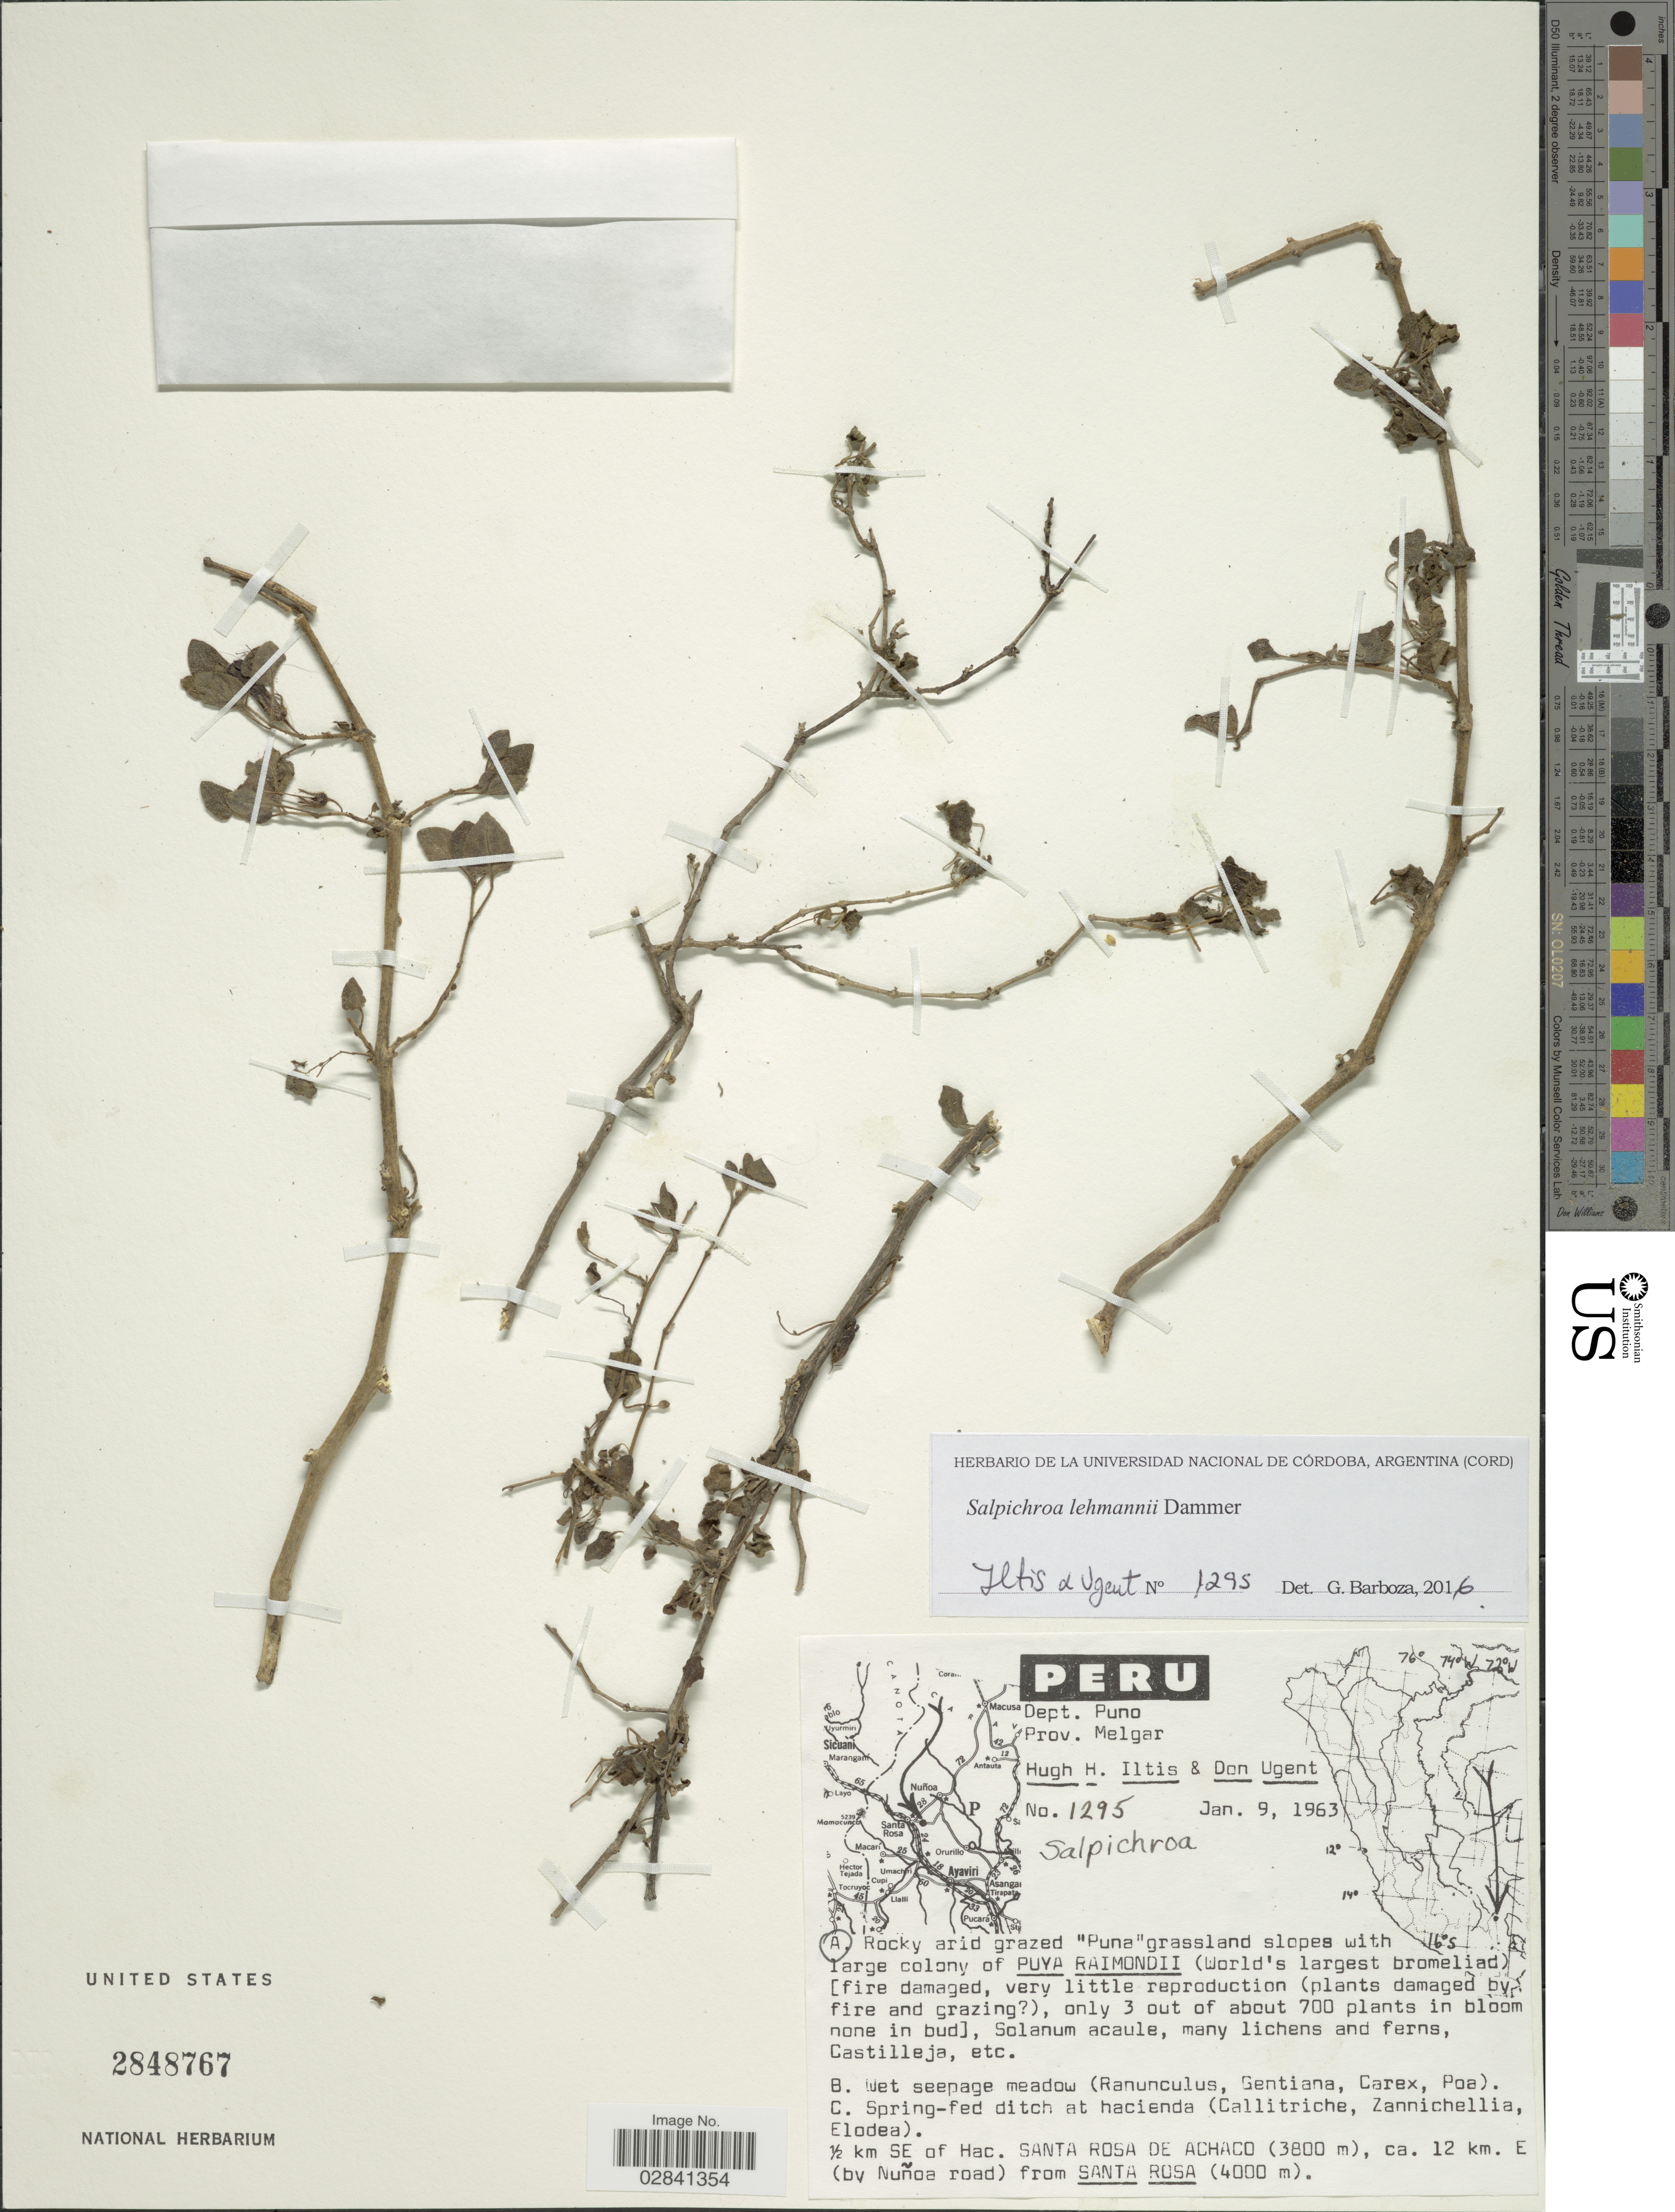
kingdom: Plantae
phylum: Tracheophyta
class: Magnoliopsida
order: Solanales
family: Solanaceae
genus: Salpichroa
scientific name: Salpichroa tristis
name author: Walp.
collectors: H. Iltis & D. Ugent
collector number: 1295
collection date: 1963-01-09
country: Peru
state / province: Puno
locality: Dept. Puno. Prov. Melgar. ½ km SE of Hac. Santa Rosa de Acacho, ca. 12 km. E. (by Nuñoa road) from Santa Rosa.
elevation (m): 3800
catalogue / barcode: US 2848767